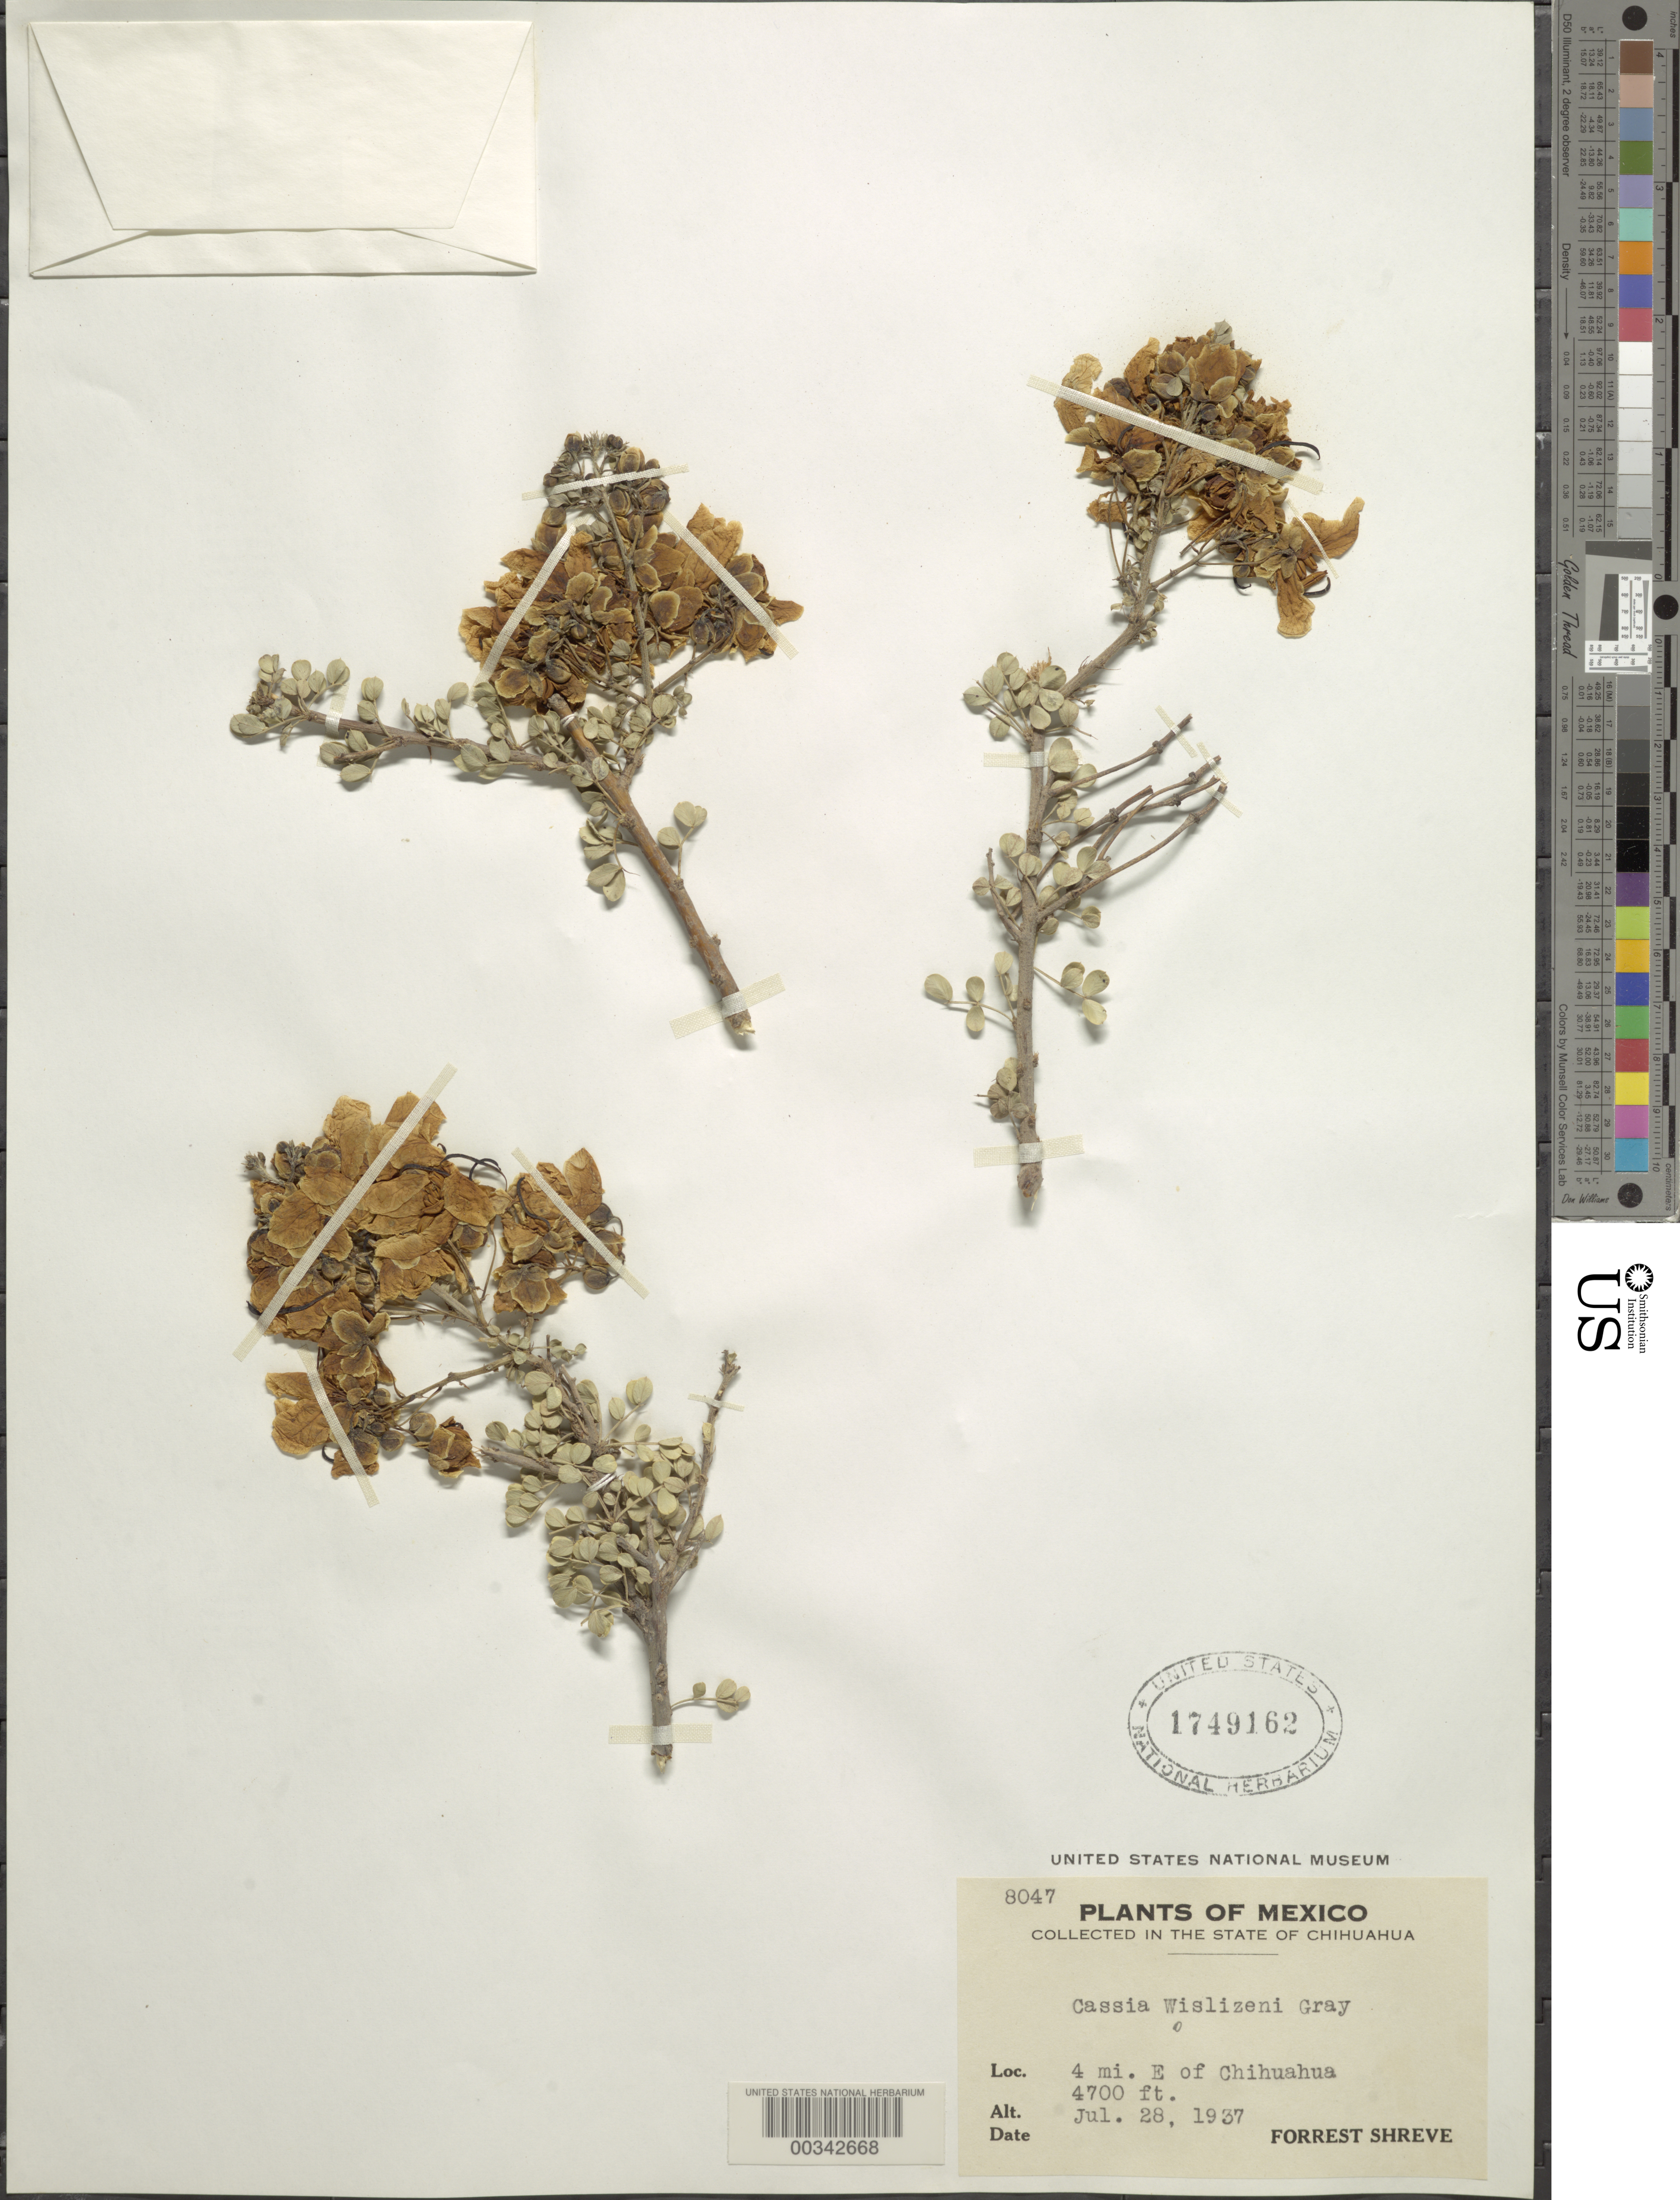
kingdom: Plantae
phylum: Tracheophyta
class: Magnoliopsida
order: Fabales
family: Fabaceae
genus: Senna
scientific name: Senna wislizeni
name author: (A. Gray) H.S. Irwin & Barneby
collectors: F. Shreve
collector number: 8047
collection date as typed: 28 Jul 1937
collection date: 1937-07-28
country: Mexico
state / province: Chihuahua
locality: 4 mi E of Chihuahua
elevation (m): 1433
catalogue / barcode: US 1749162